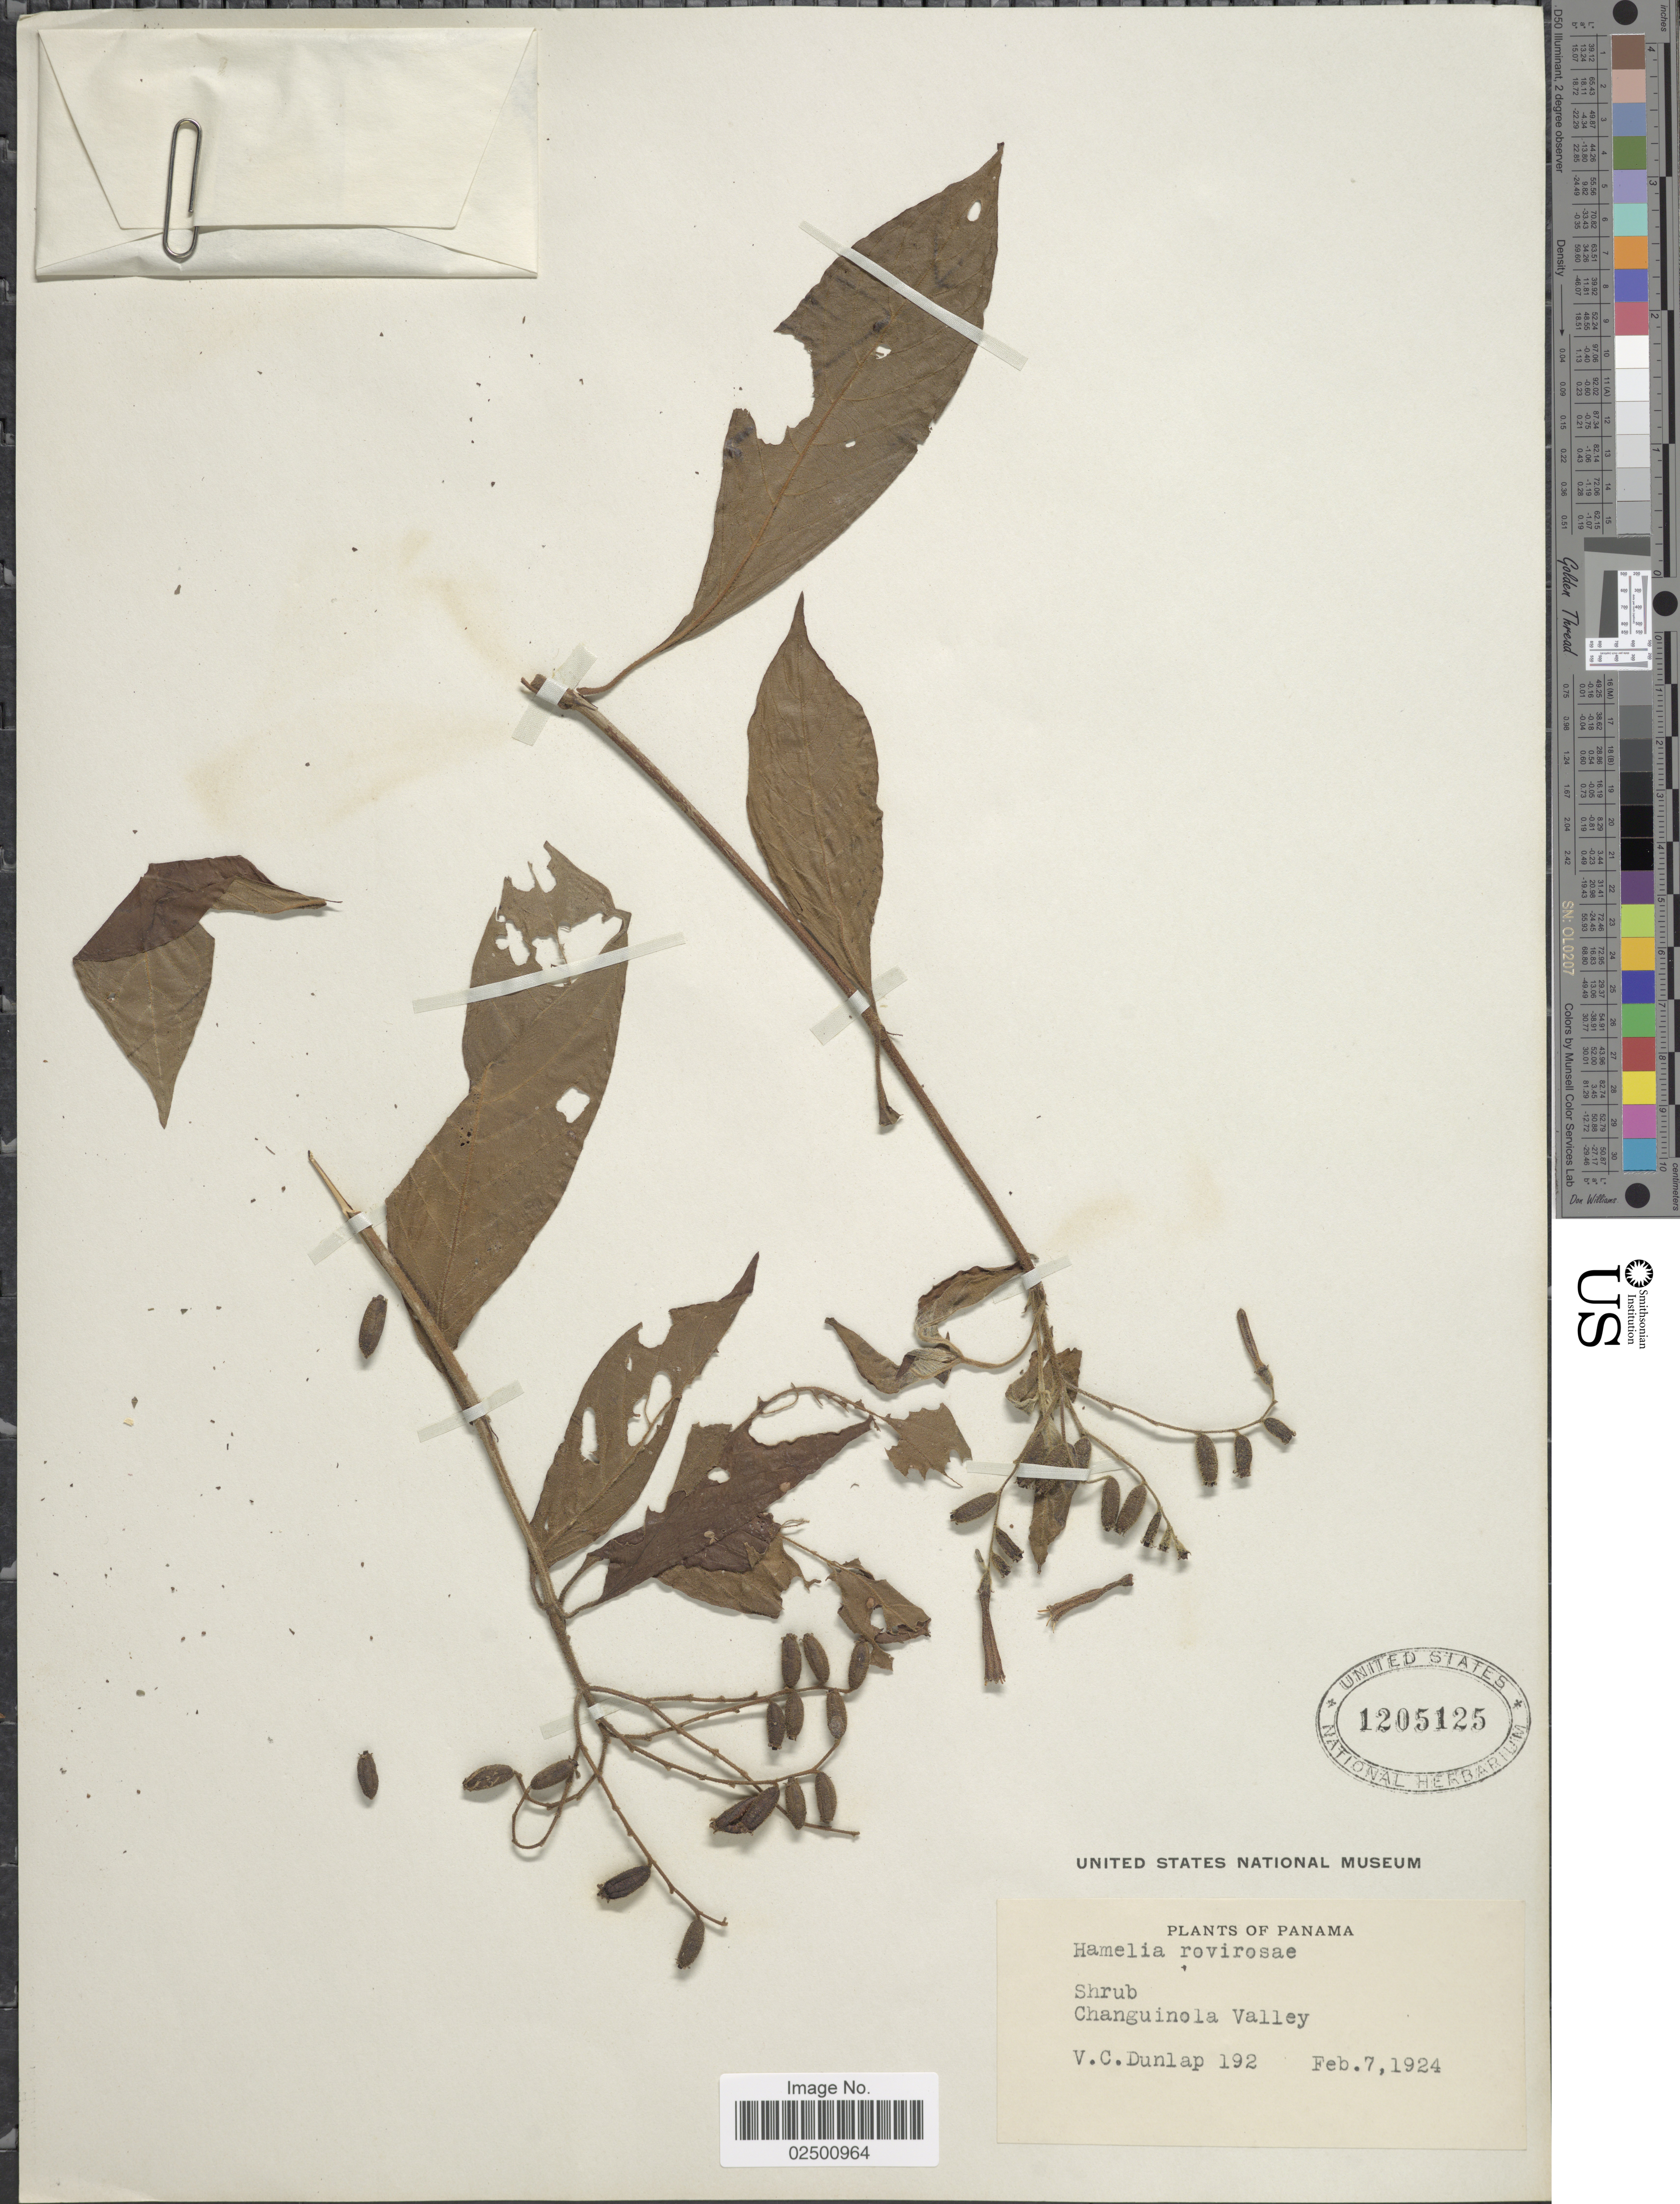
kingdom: Plantae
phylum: Tracheophyta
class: Magnoliopsida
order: Gentianales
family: Rubiaceae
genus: Hamelia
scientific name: Hamelia rovirosae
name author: Wernham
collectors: V. C. Dunlap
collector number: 192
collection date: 1924-02-07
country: Panama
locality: Changuinola Valley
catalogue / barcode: US 1205125